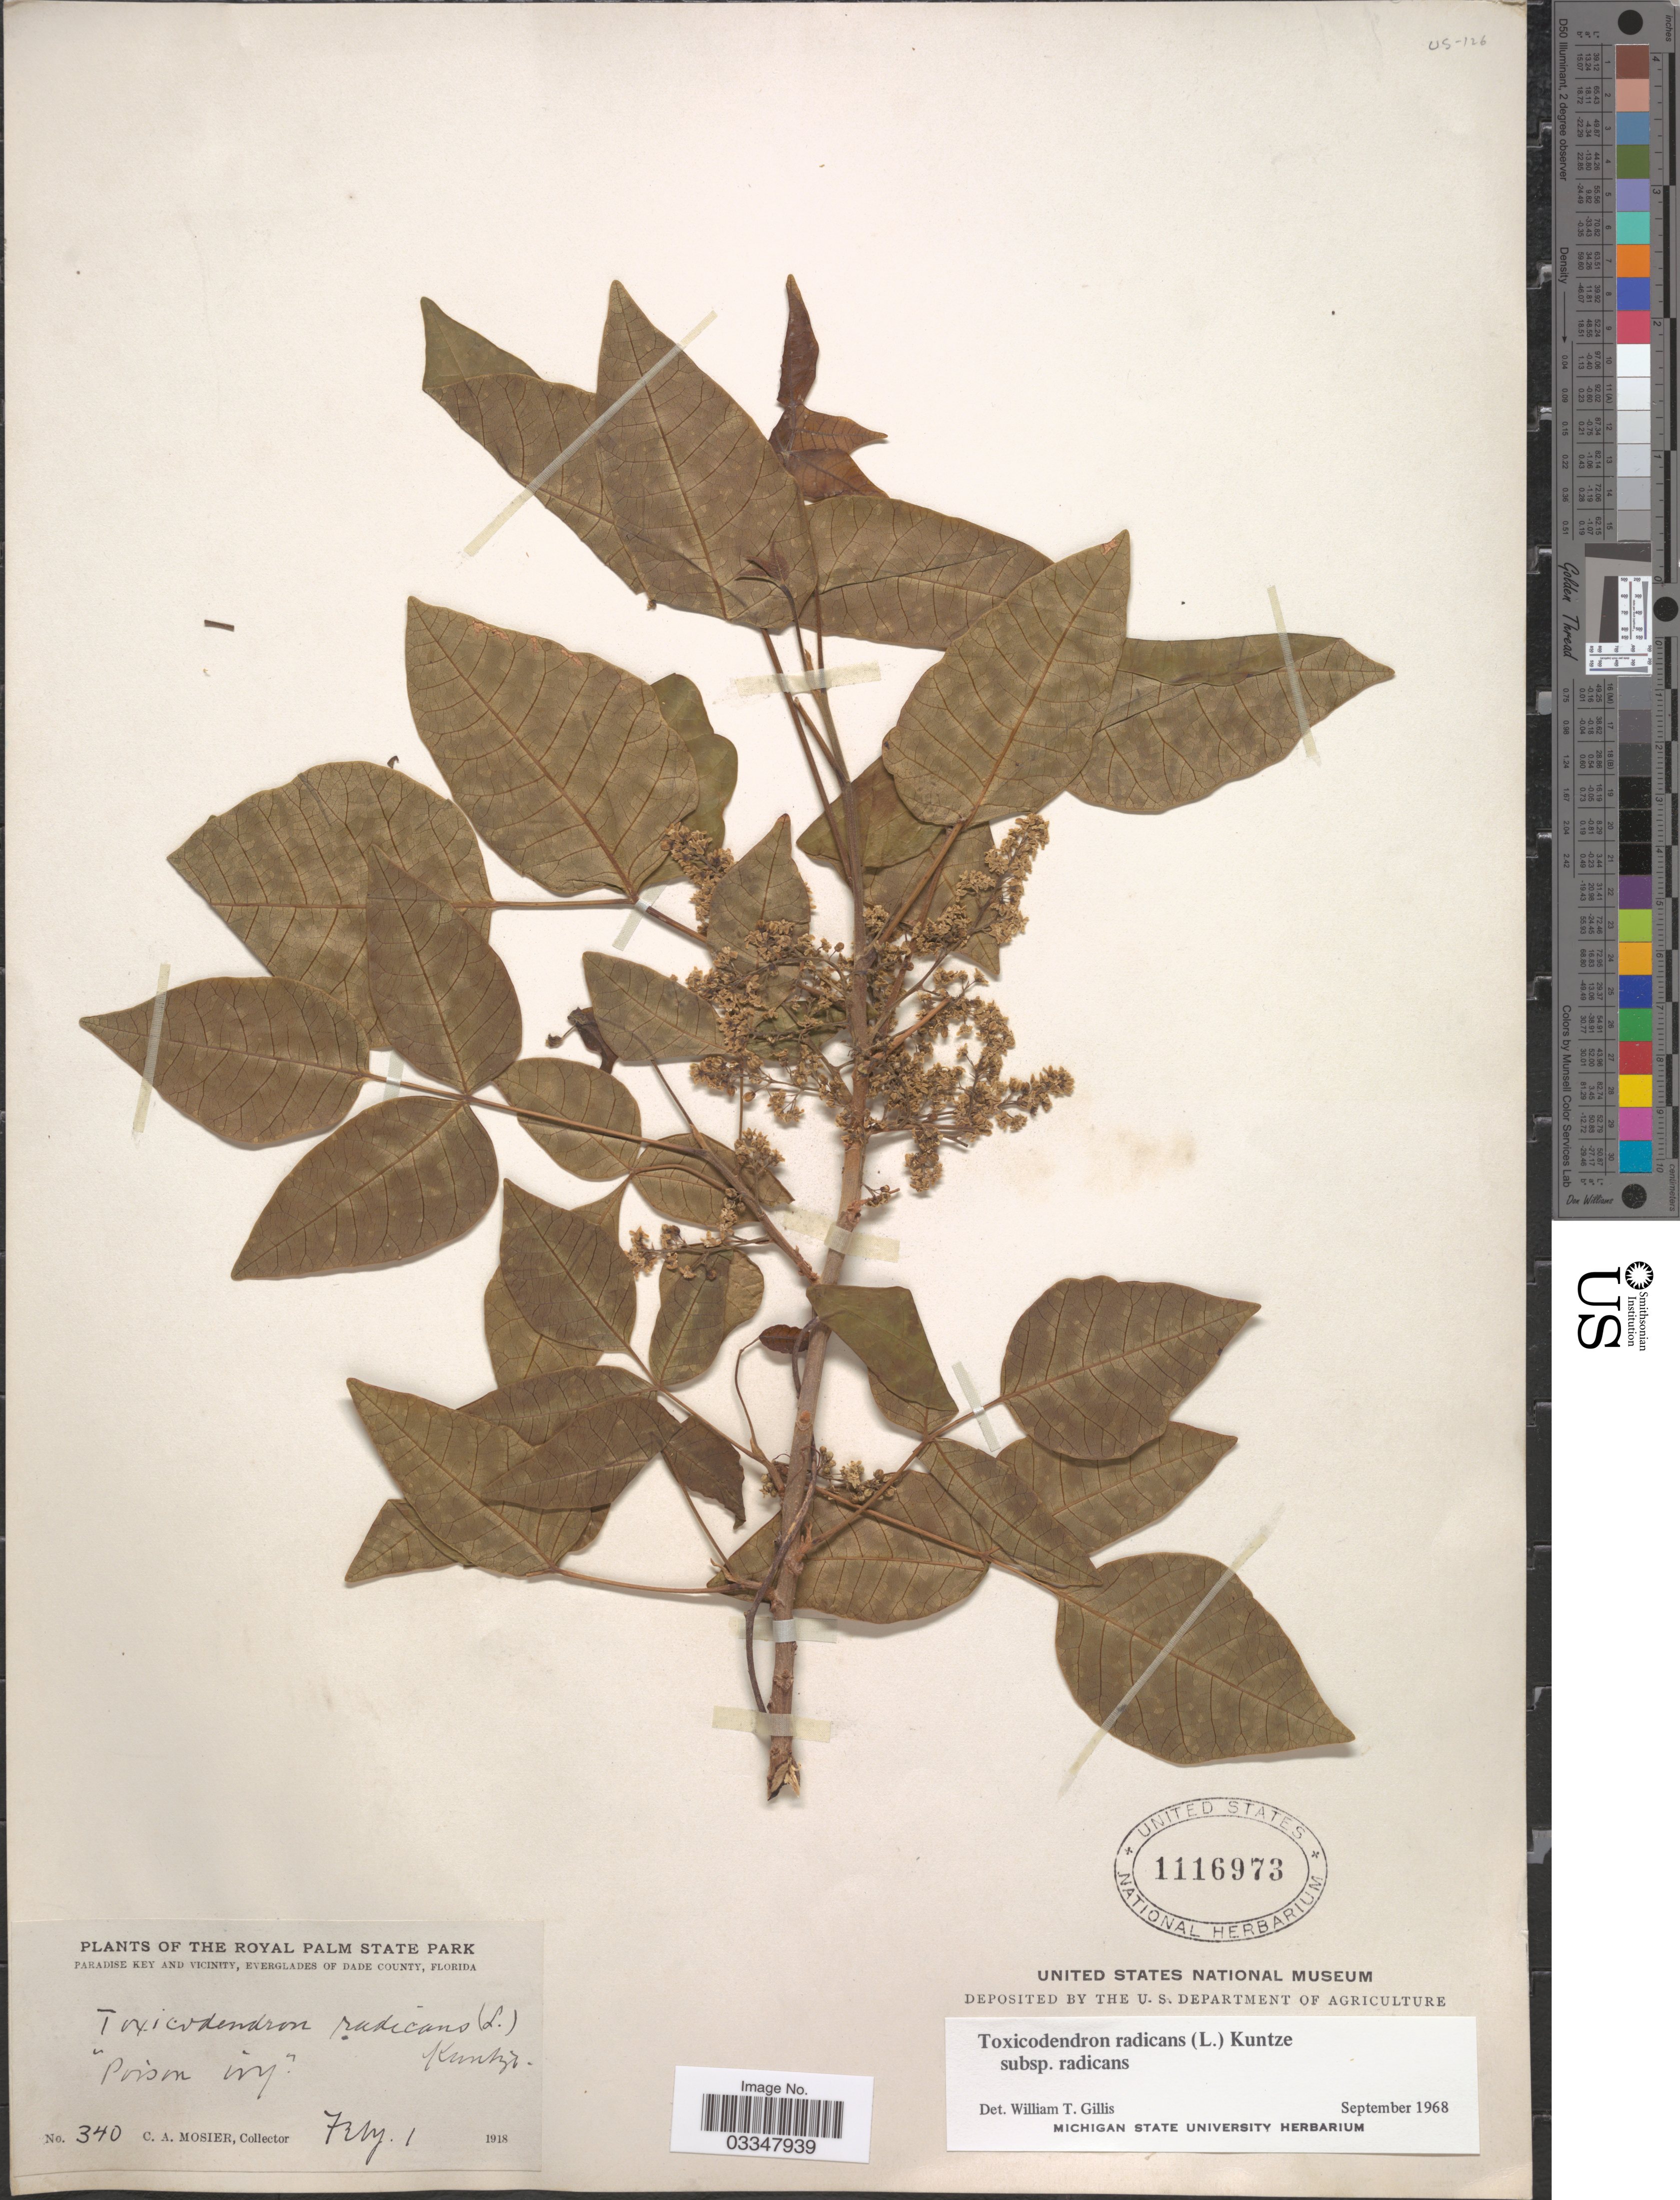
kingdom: Plantae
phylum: Tracheophyta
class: Magnoliopsida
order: Sapindales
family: Anacardiaceae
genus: Toxicodendron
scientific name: Toxicodendron radicans subsp. radicans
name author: (L.) Kuntze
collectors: C. A. Mosier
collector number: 340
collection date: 1918-02-01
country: United States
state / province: Florida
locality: The Royal Palm State Park. Paradise Key and vicinity, Everglades of Dade County.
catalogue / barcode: US 1116973